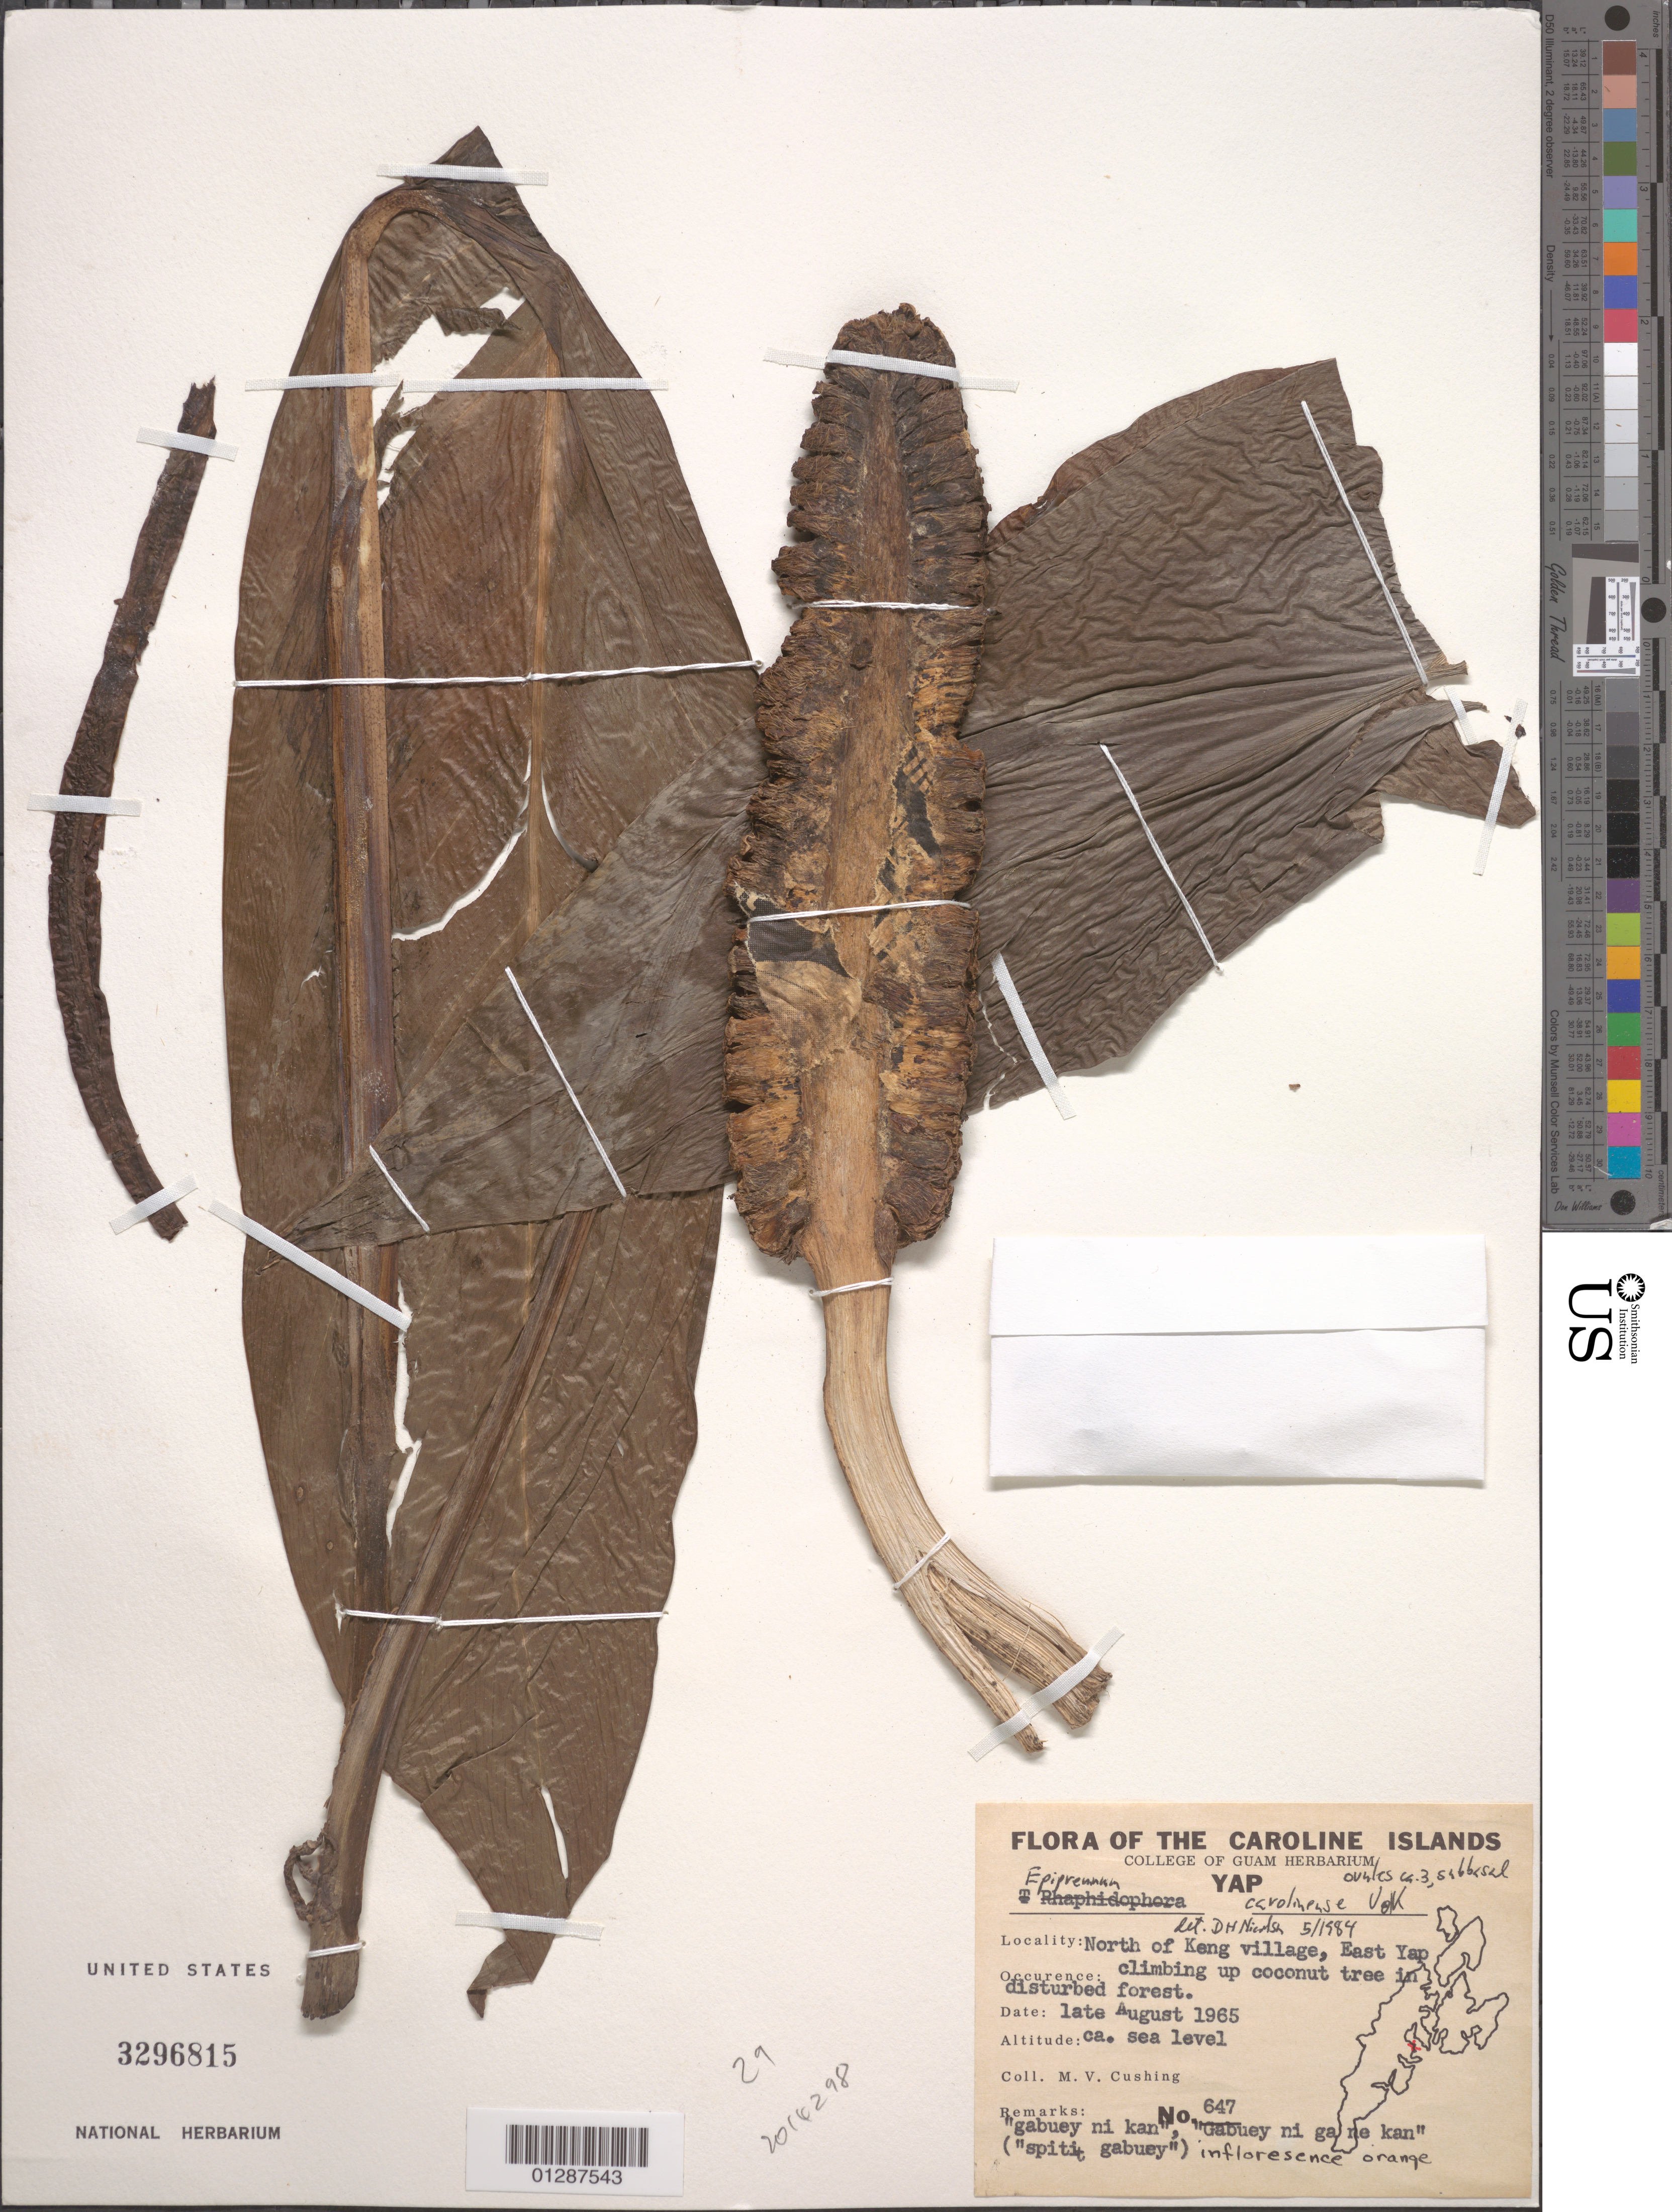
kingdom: Plantae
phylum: Tracheophyta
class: Liliopsida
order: Alismatales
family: Araceae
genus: Epipremnum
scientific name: Epipremnum carolinense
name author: Volk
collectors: M. V. Cushing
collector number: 647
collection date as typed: late August 1965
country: Micronesia, Federated States of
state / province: Yap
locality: Caroline Islands. North of Keng village, East Yap.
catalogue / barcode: US 3296815